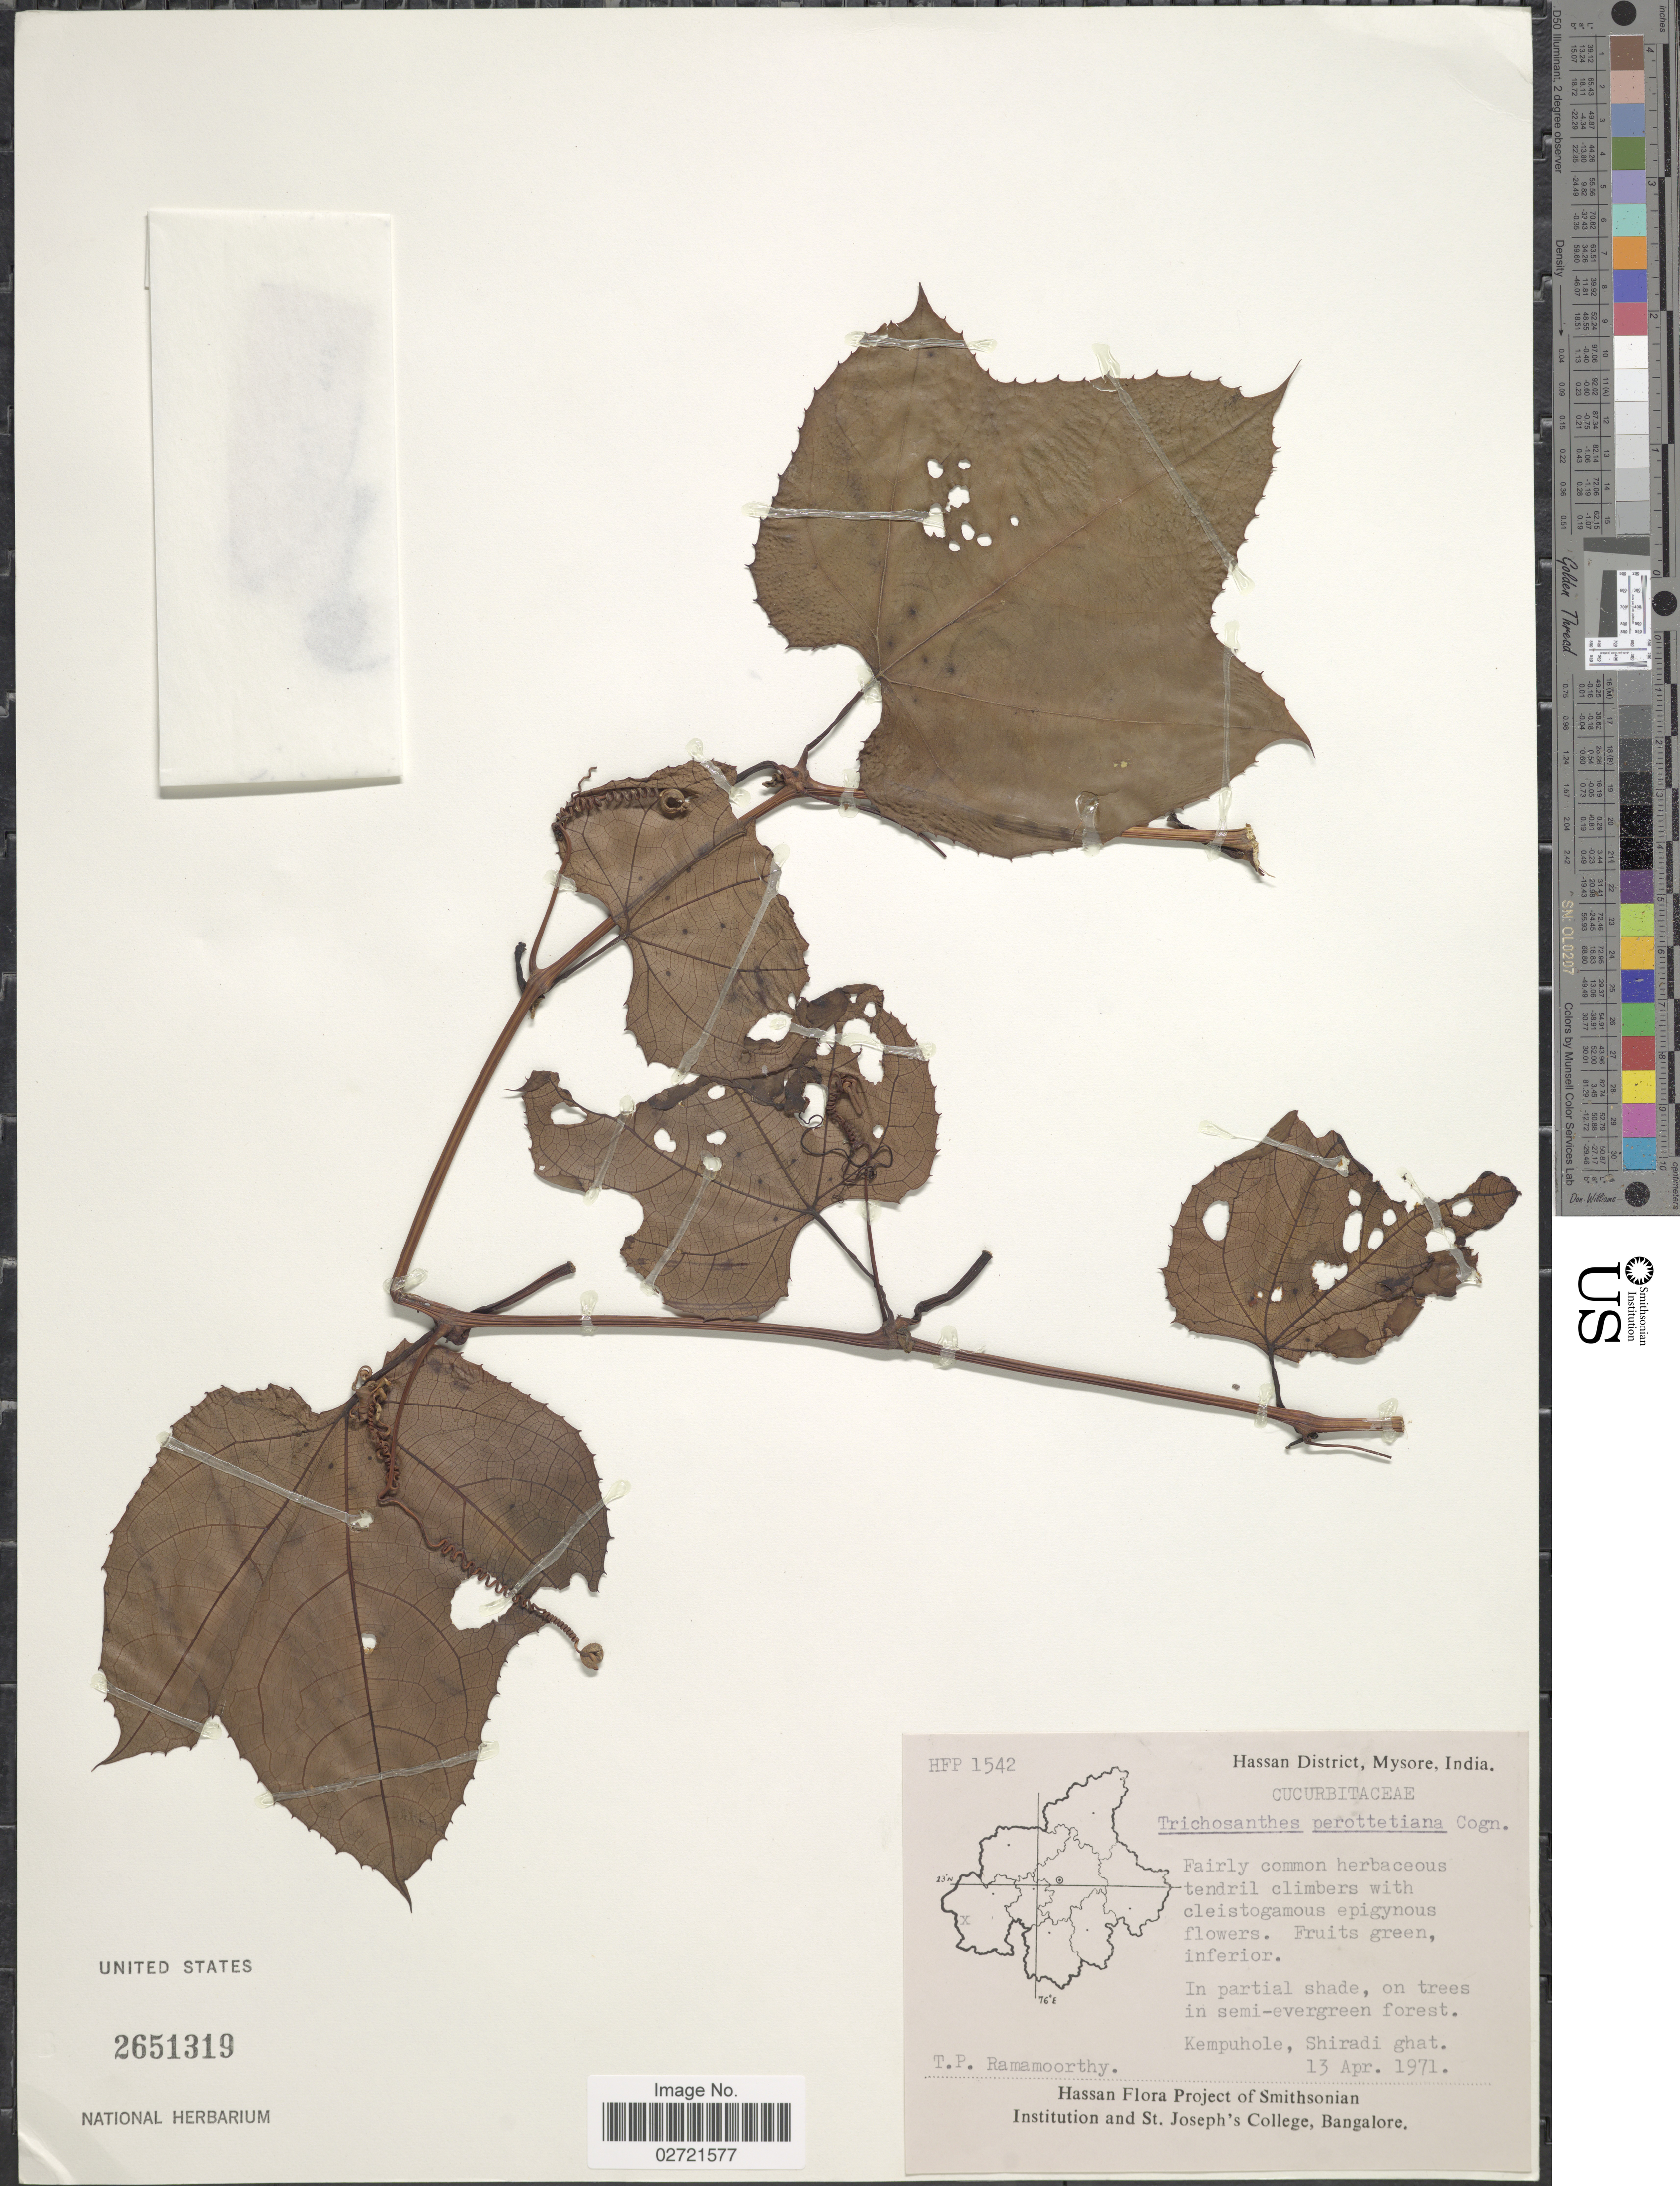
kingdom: Plantae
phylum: Tracheophyta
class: Magnoliopsida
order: Cucurbitales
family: Cucurbitaceae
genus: Trichosanthes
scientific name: Trichosanthes perrottetiana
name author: Cogn.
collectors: T. P. Ramamoorthy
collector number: HFP 1542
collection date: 1971-04-13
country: India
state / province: Karnataka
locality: Hassan District, Mysore, India, Kempuhole, Shiradi ghat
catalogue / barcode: US 2651319